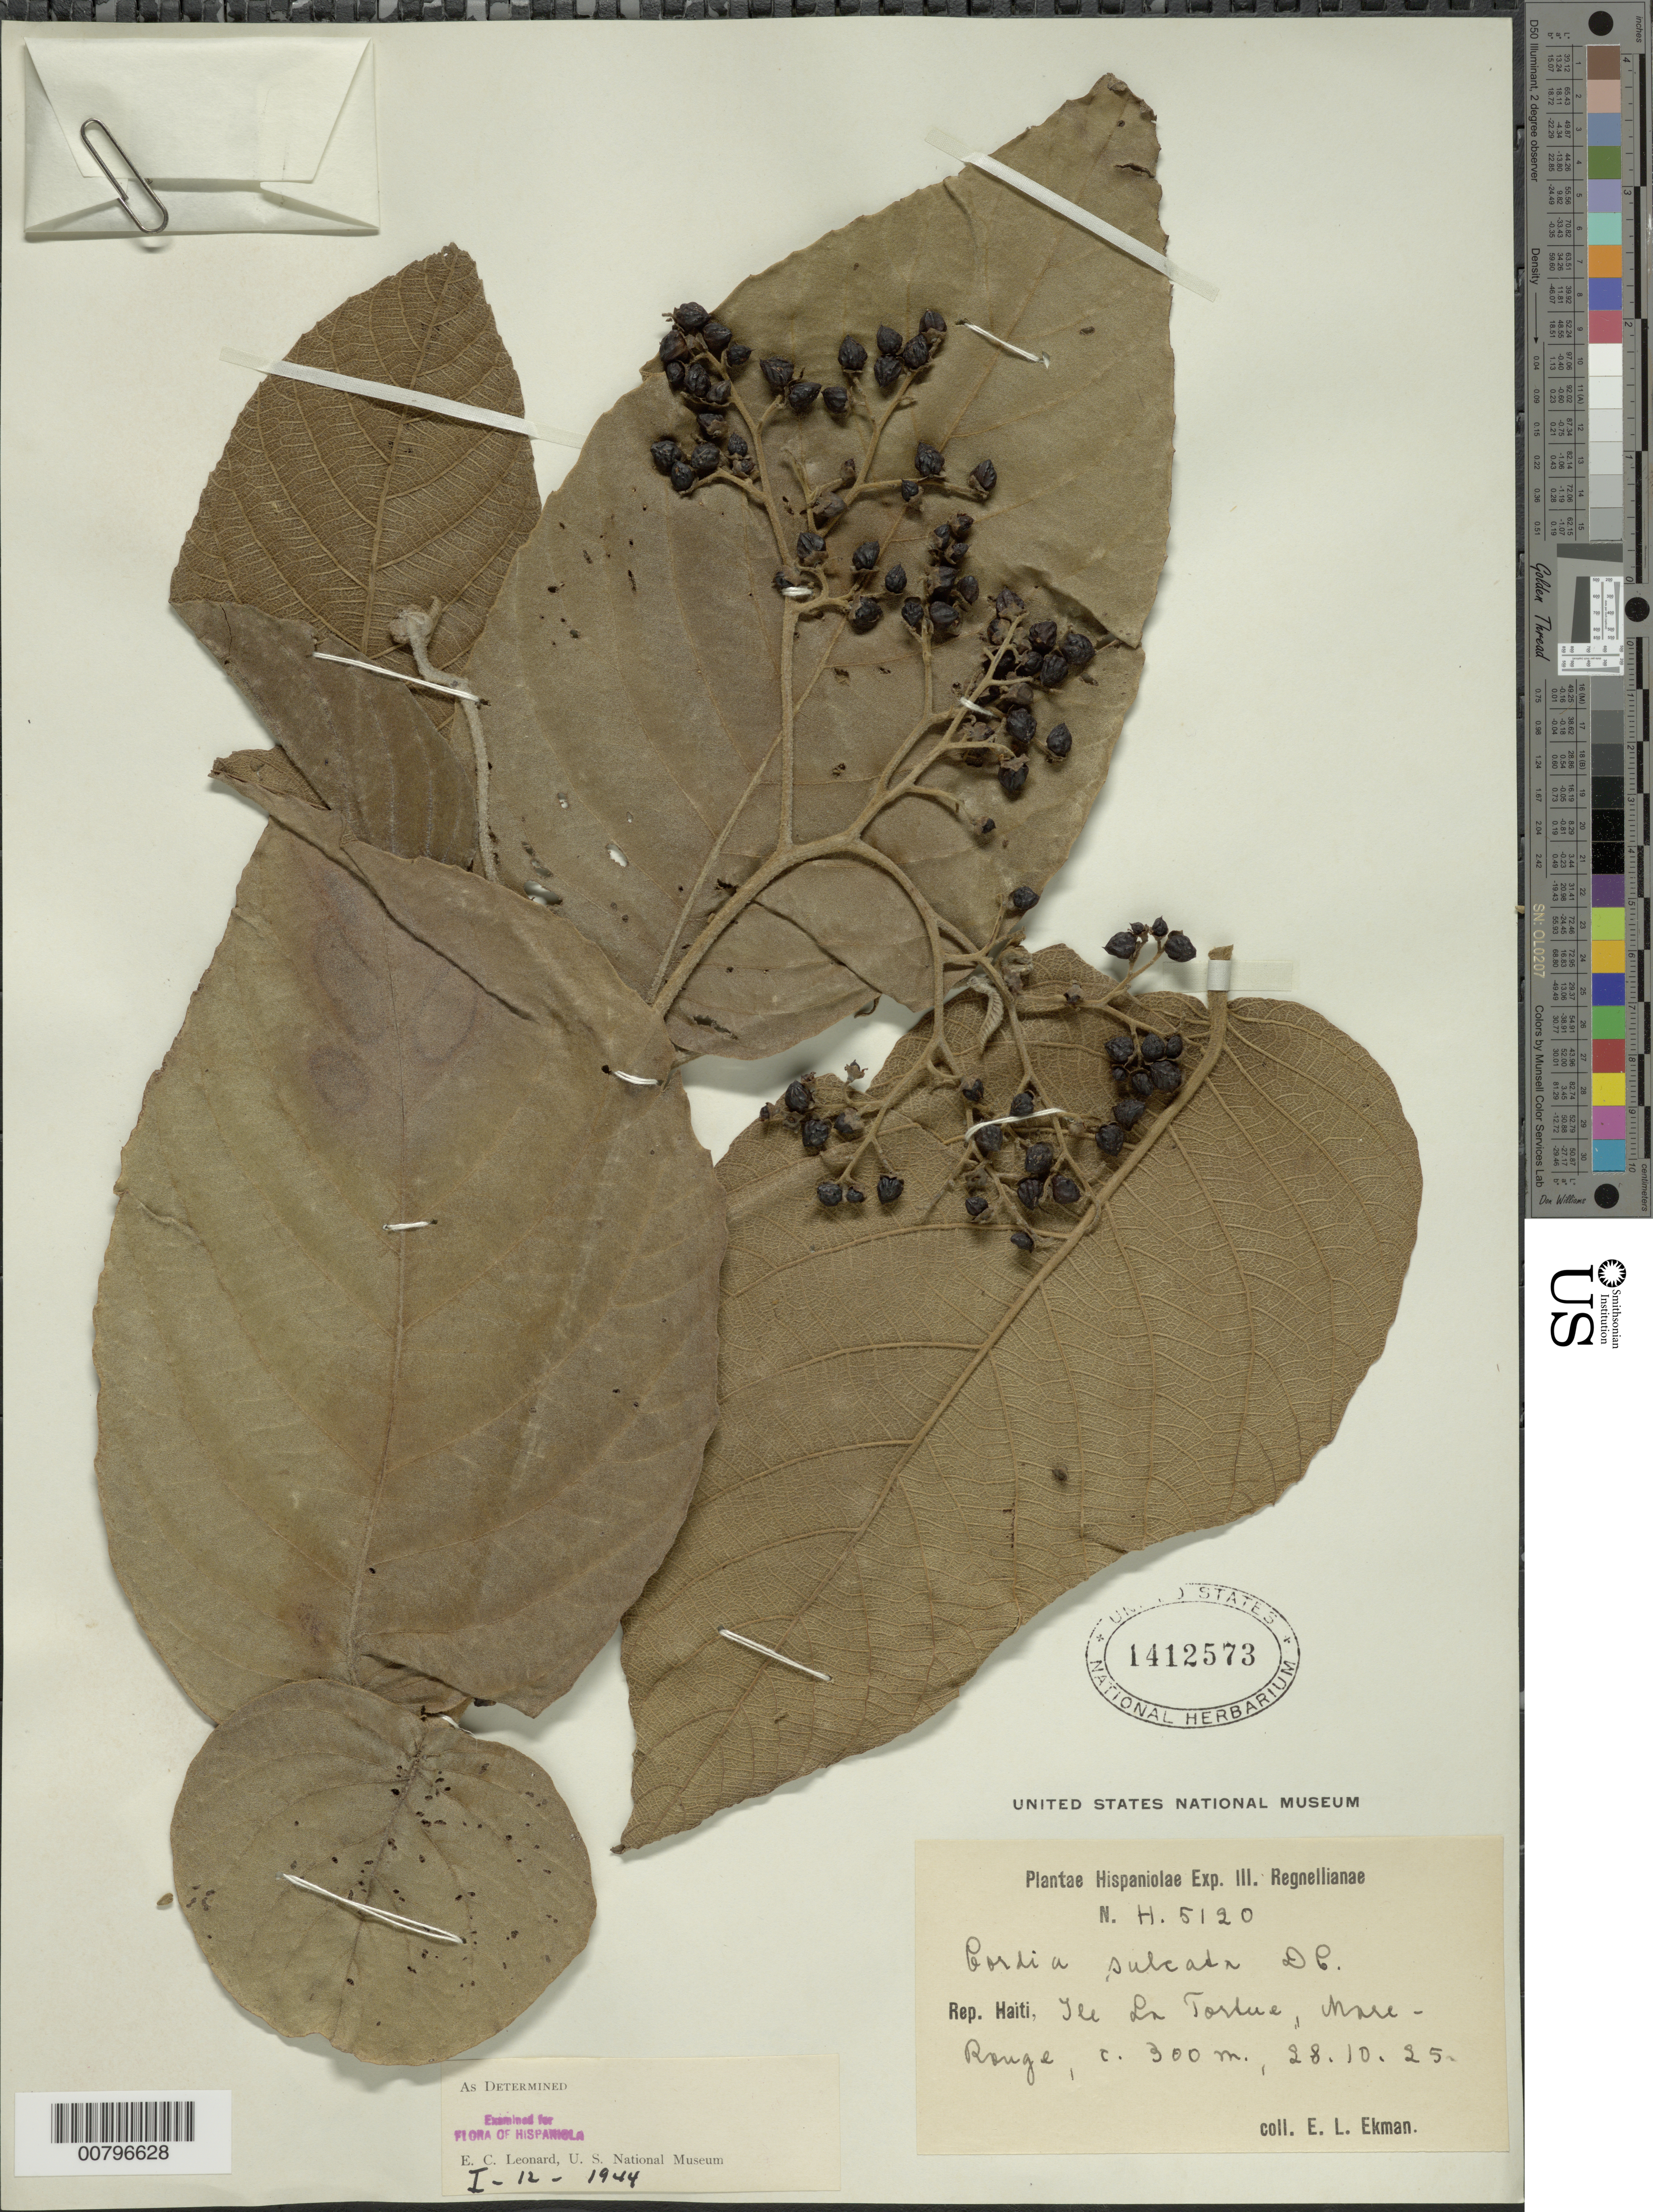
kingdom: Plantae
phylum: Tracheophyta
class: Magnoliopsida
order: Boraginales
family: Cordiaceae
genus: Cordia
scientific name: Cordia sulcata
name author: DC.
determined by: Leonard, Emery C., (US)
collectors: E. L. Ekman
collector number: H 5120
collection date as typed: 28 Oct 1925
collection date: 1925-10-28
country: Haiti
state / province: Nord-Óuest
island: Île de la Tortue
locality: Ile La Tortue, Mare Rouge.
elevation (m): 300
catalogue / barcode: US 1412573